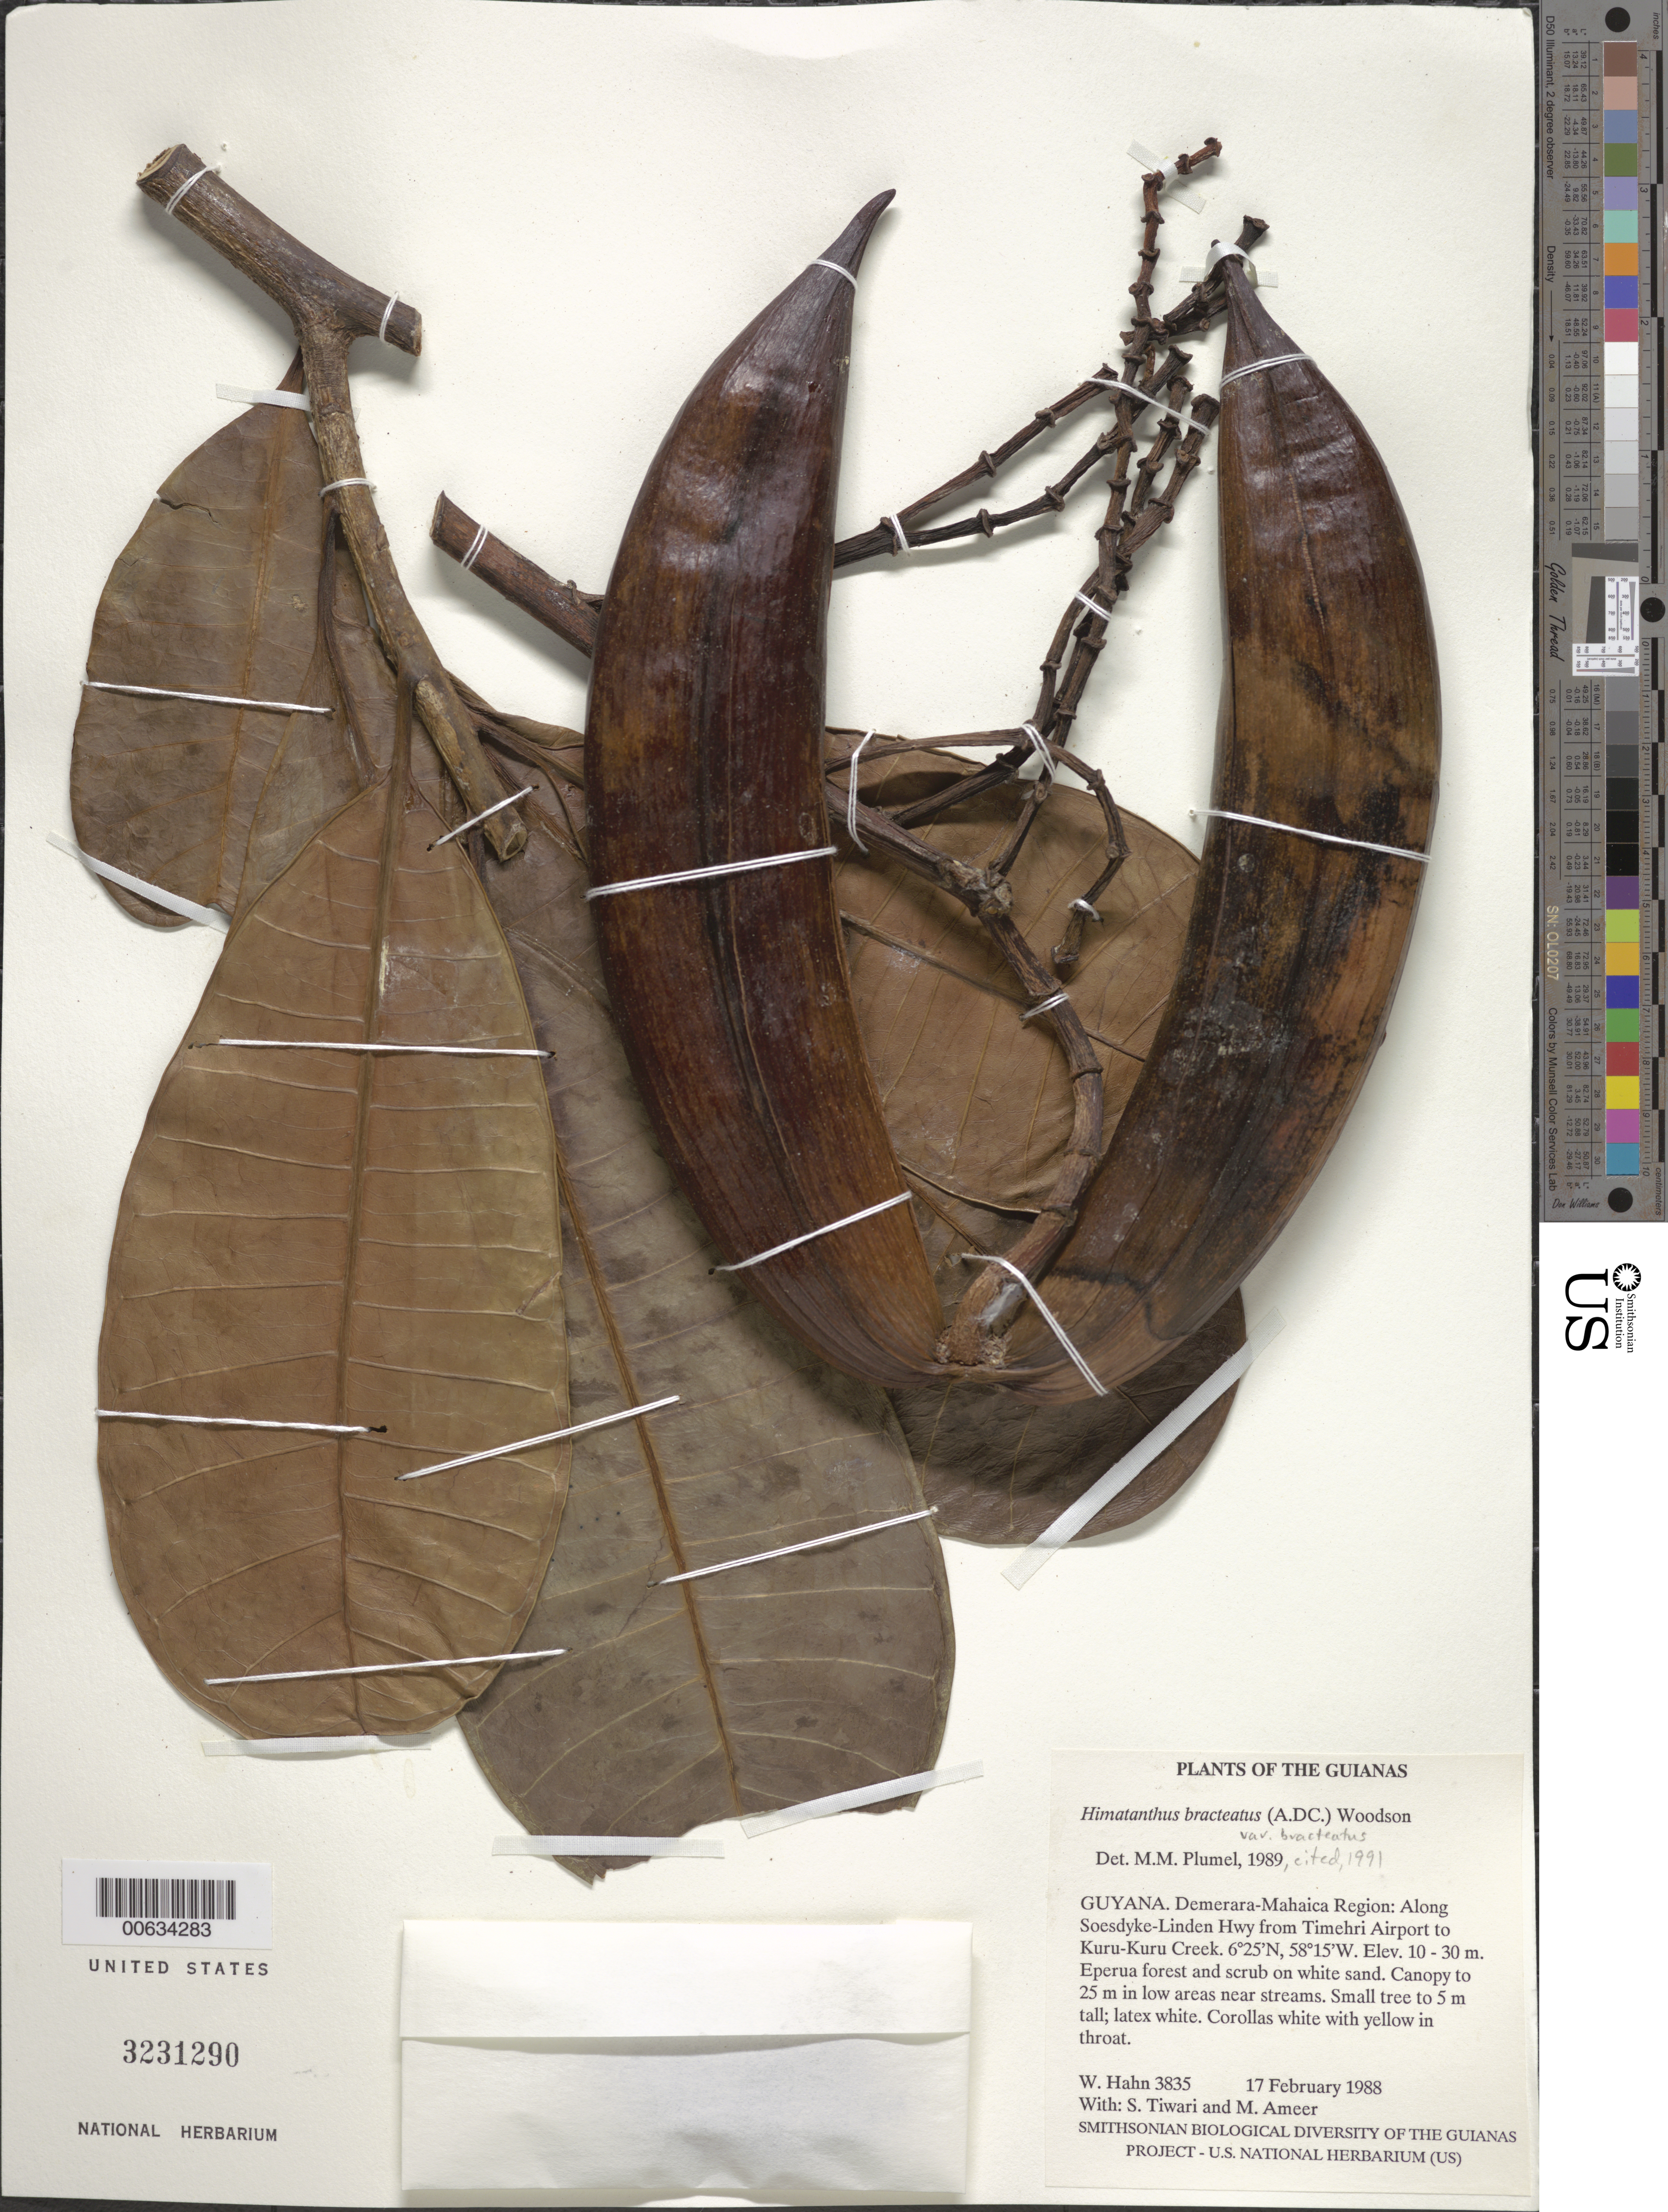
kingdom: Plantae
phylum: Tracheophyta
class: Magnoliopsida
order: Gentianales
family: Apocynaceae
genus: Himatanthus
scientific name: Himatanthus bracteatus var. bracteatus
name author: (A. DC.) Woodson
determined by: Plumel, M. - M.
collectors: W. Hahn, S. Tiwari & M. Ameer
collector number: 3835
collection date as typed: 17 February 1988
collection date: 1988-02-17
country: Guyana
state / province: Demerara-Mahaica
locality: Along Soesdyke-Linden Hwy from Timehri Airport to Kuru-Kuru Creek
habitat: Eperua forest and scrub on white sand. Canopy to 25 m in low areas near streams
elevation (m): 10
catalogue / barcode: US 3231290